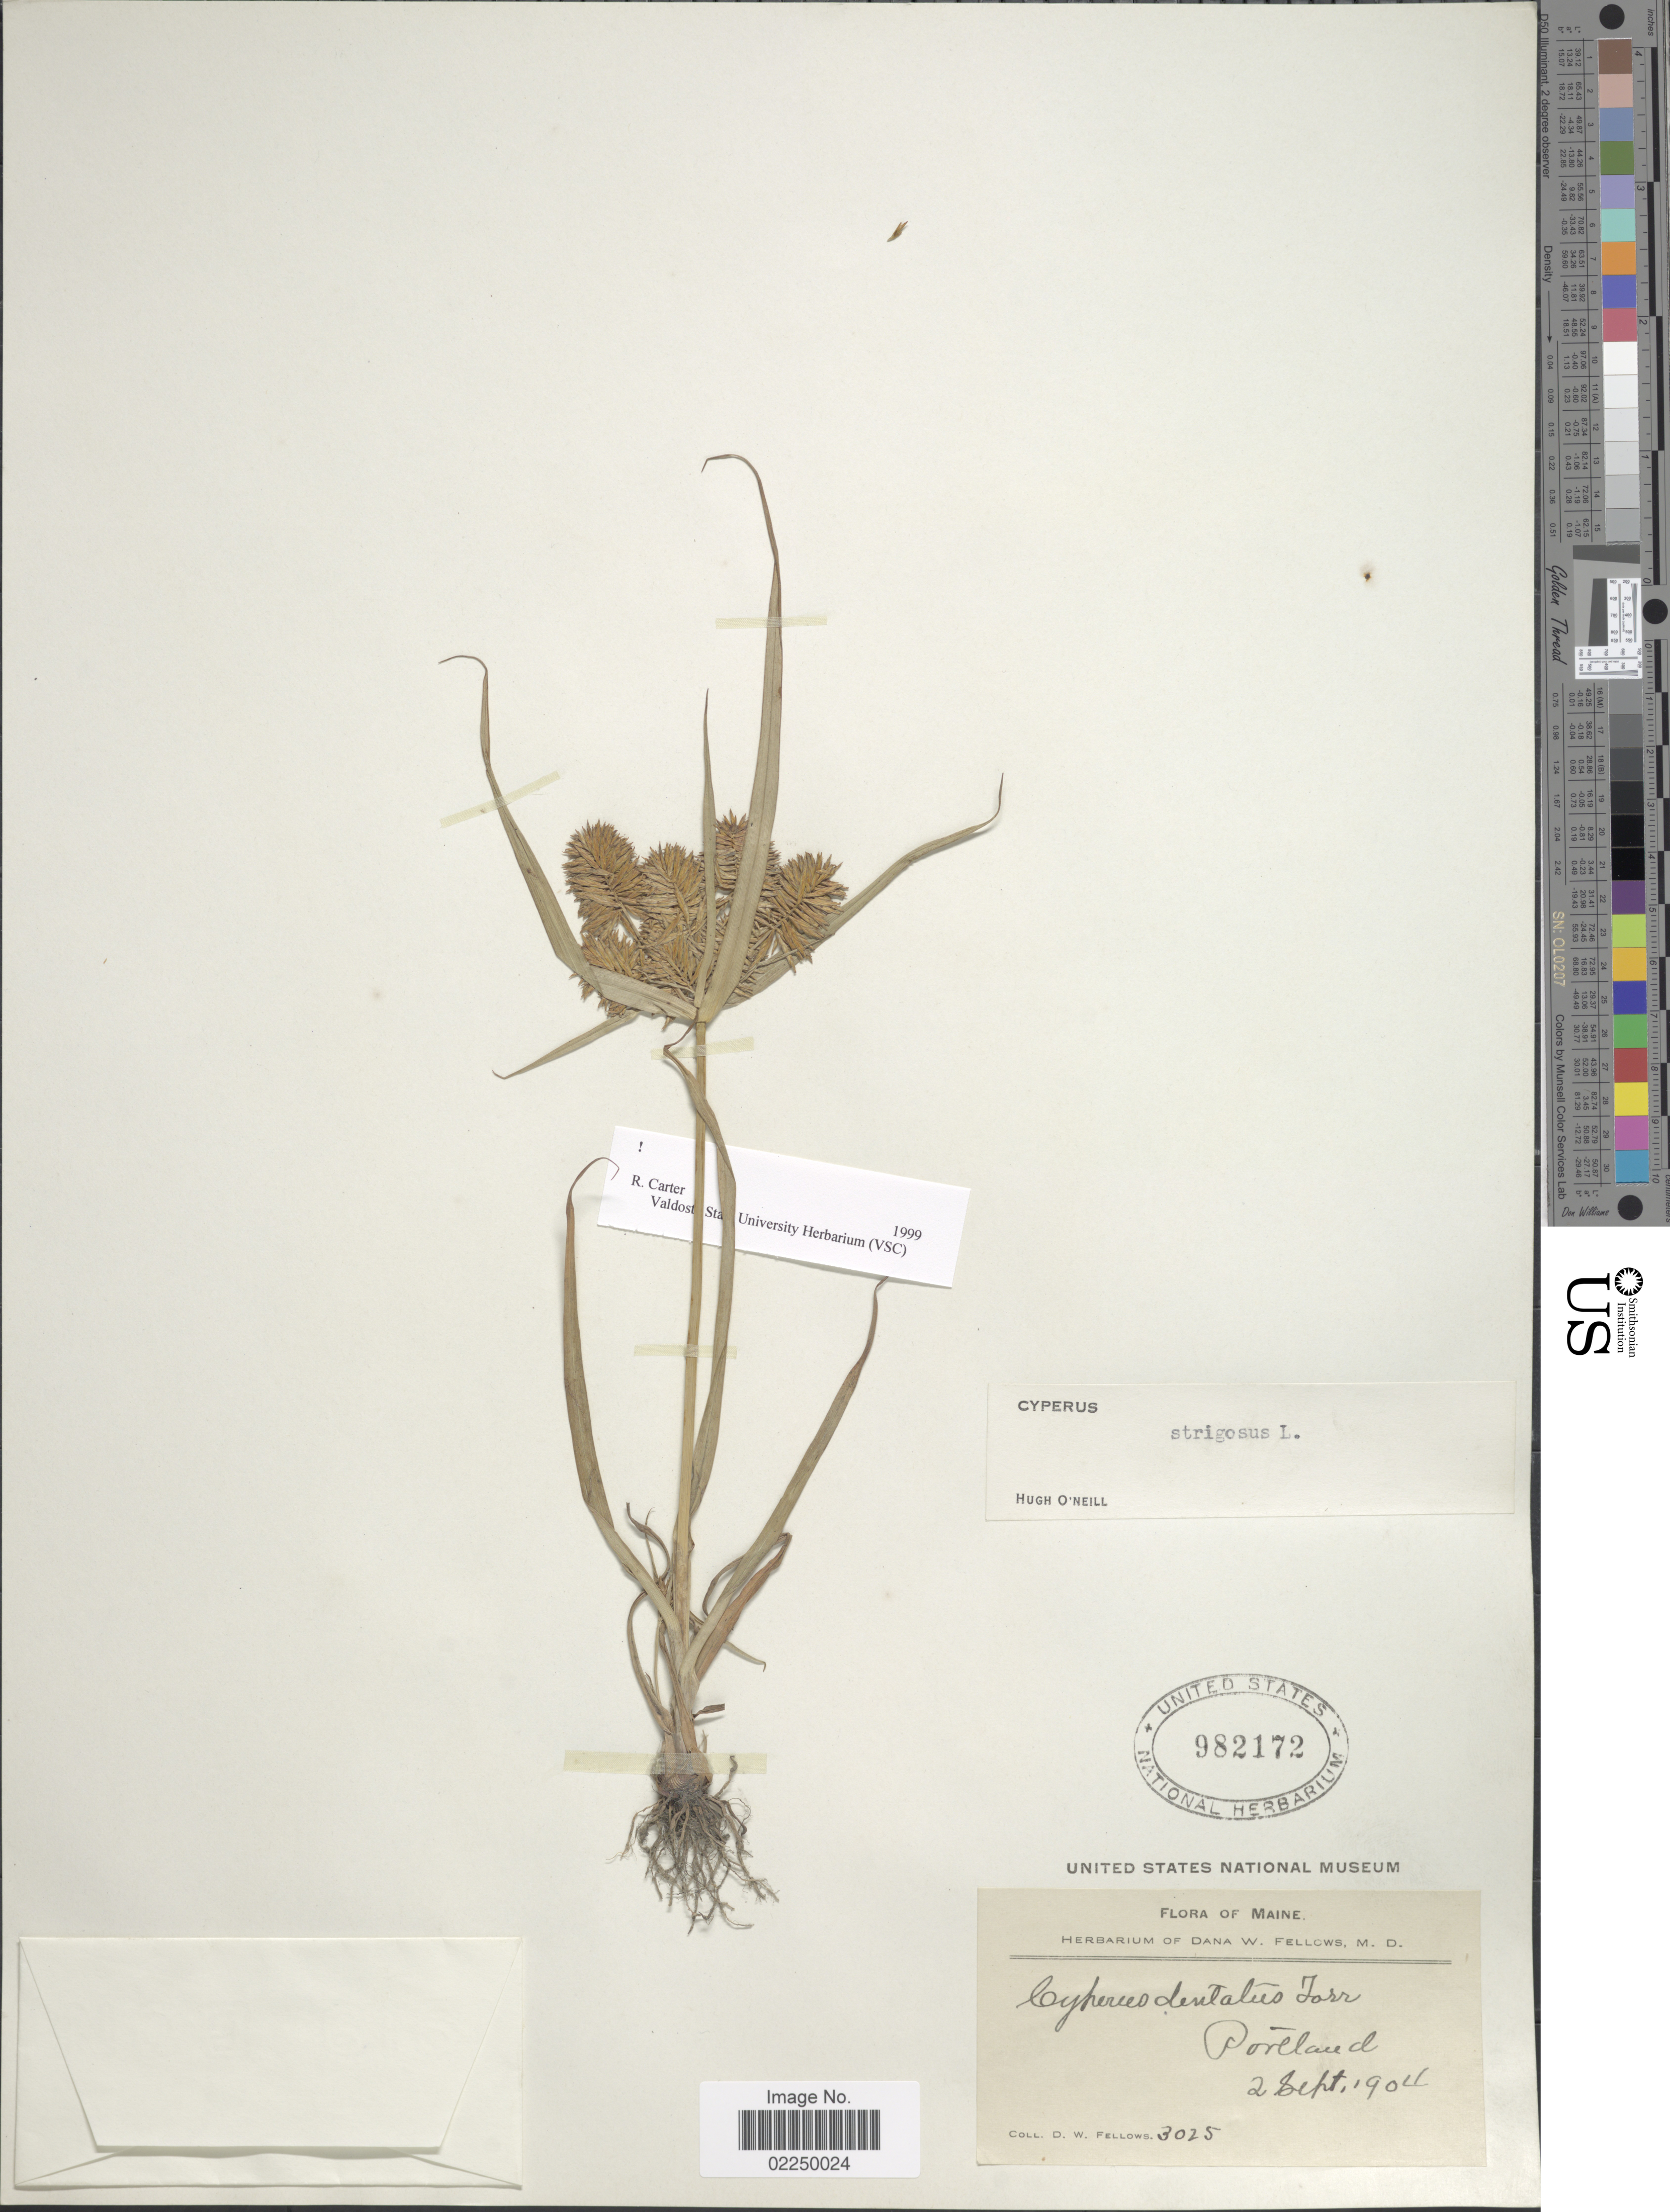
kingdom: Plantae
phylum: Tracheophyta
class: Liliopsida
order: Poales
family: Cyperaceae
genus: Cyperus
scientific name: Cyperus strigosus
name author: L.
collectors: D. W. Fellows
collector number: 3025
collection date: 1904-09-02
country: United States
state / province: Maine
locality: Portland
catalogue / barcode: US 982172